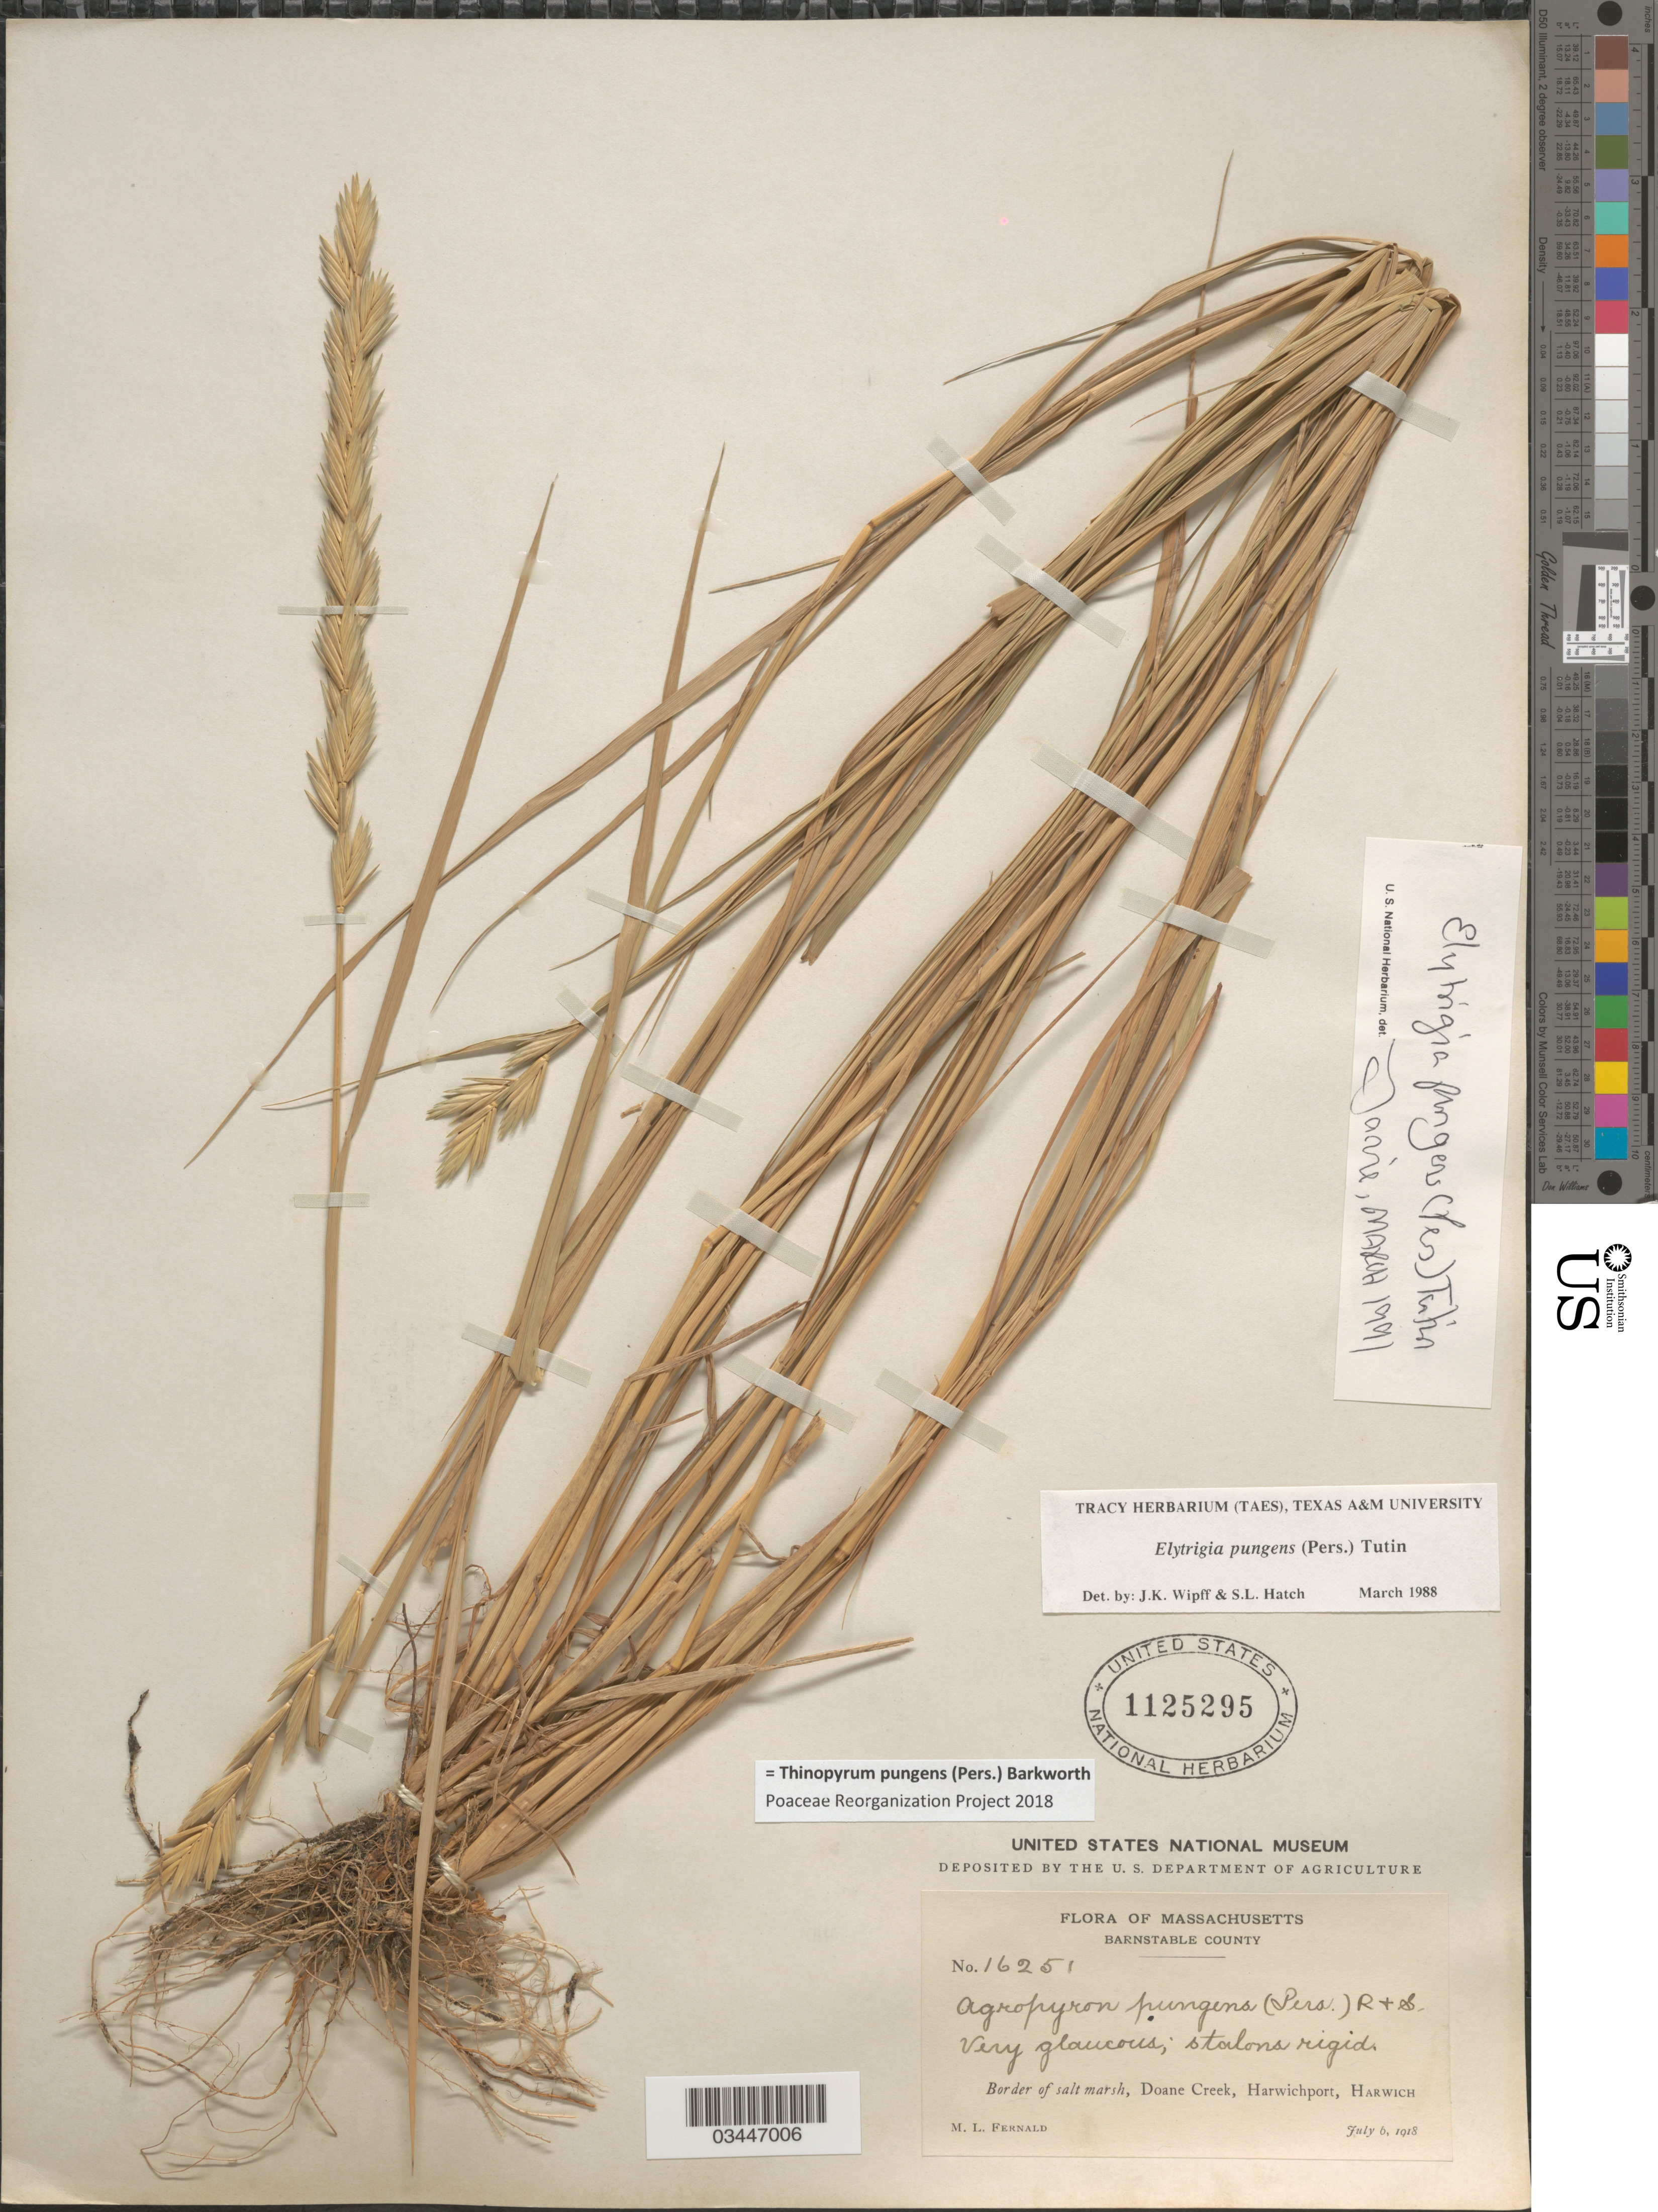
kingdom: Plantae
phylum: Tracheophyta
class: Liliopsida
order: Poales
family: Poaceae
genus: Thinopyrum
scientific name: Thinopyrum pungens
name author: (Pers.) Barkworth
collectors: M. L. Fernald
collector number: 16251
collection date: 1918-07-06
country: United States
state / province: Massachusetts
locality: Barnstable County. Very glaucous; stalons rigid. Border of salt marsh, Douane Creek, Harwichport, Harwich.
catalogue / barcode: US 1125295